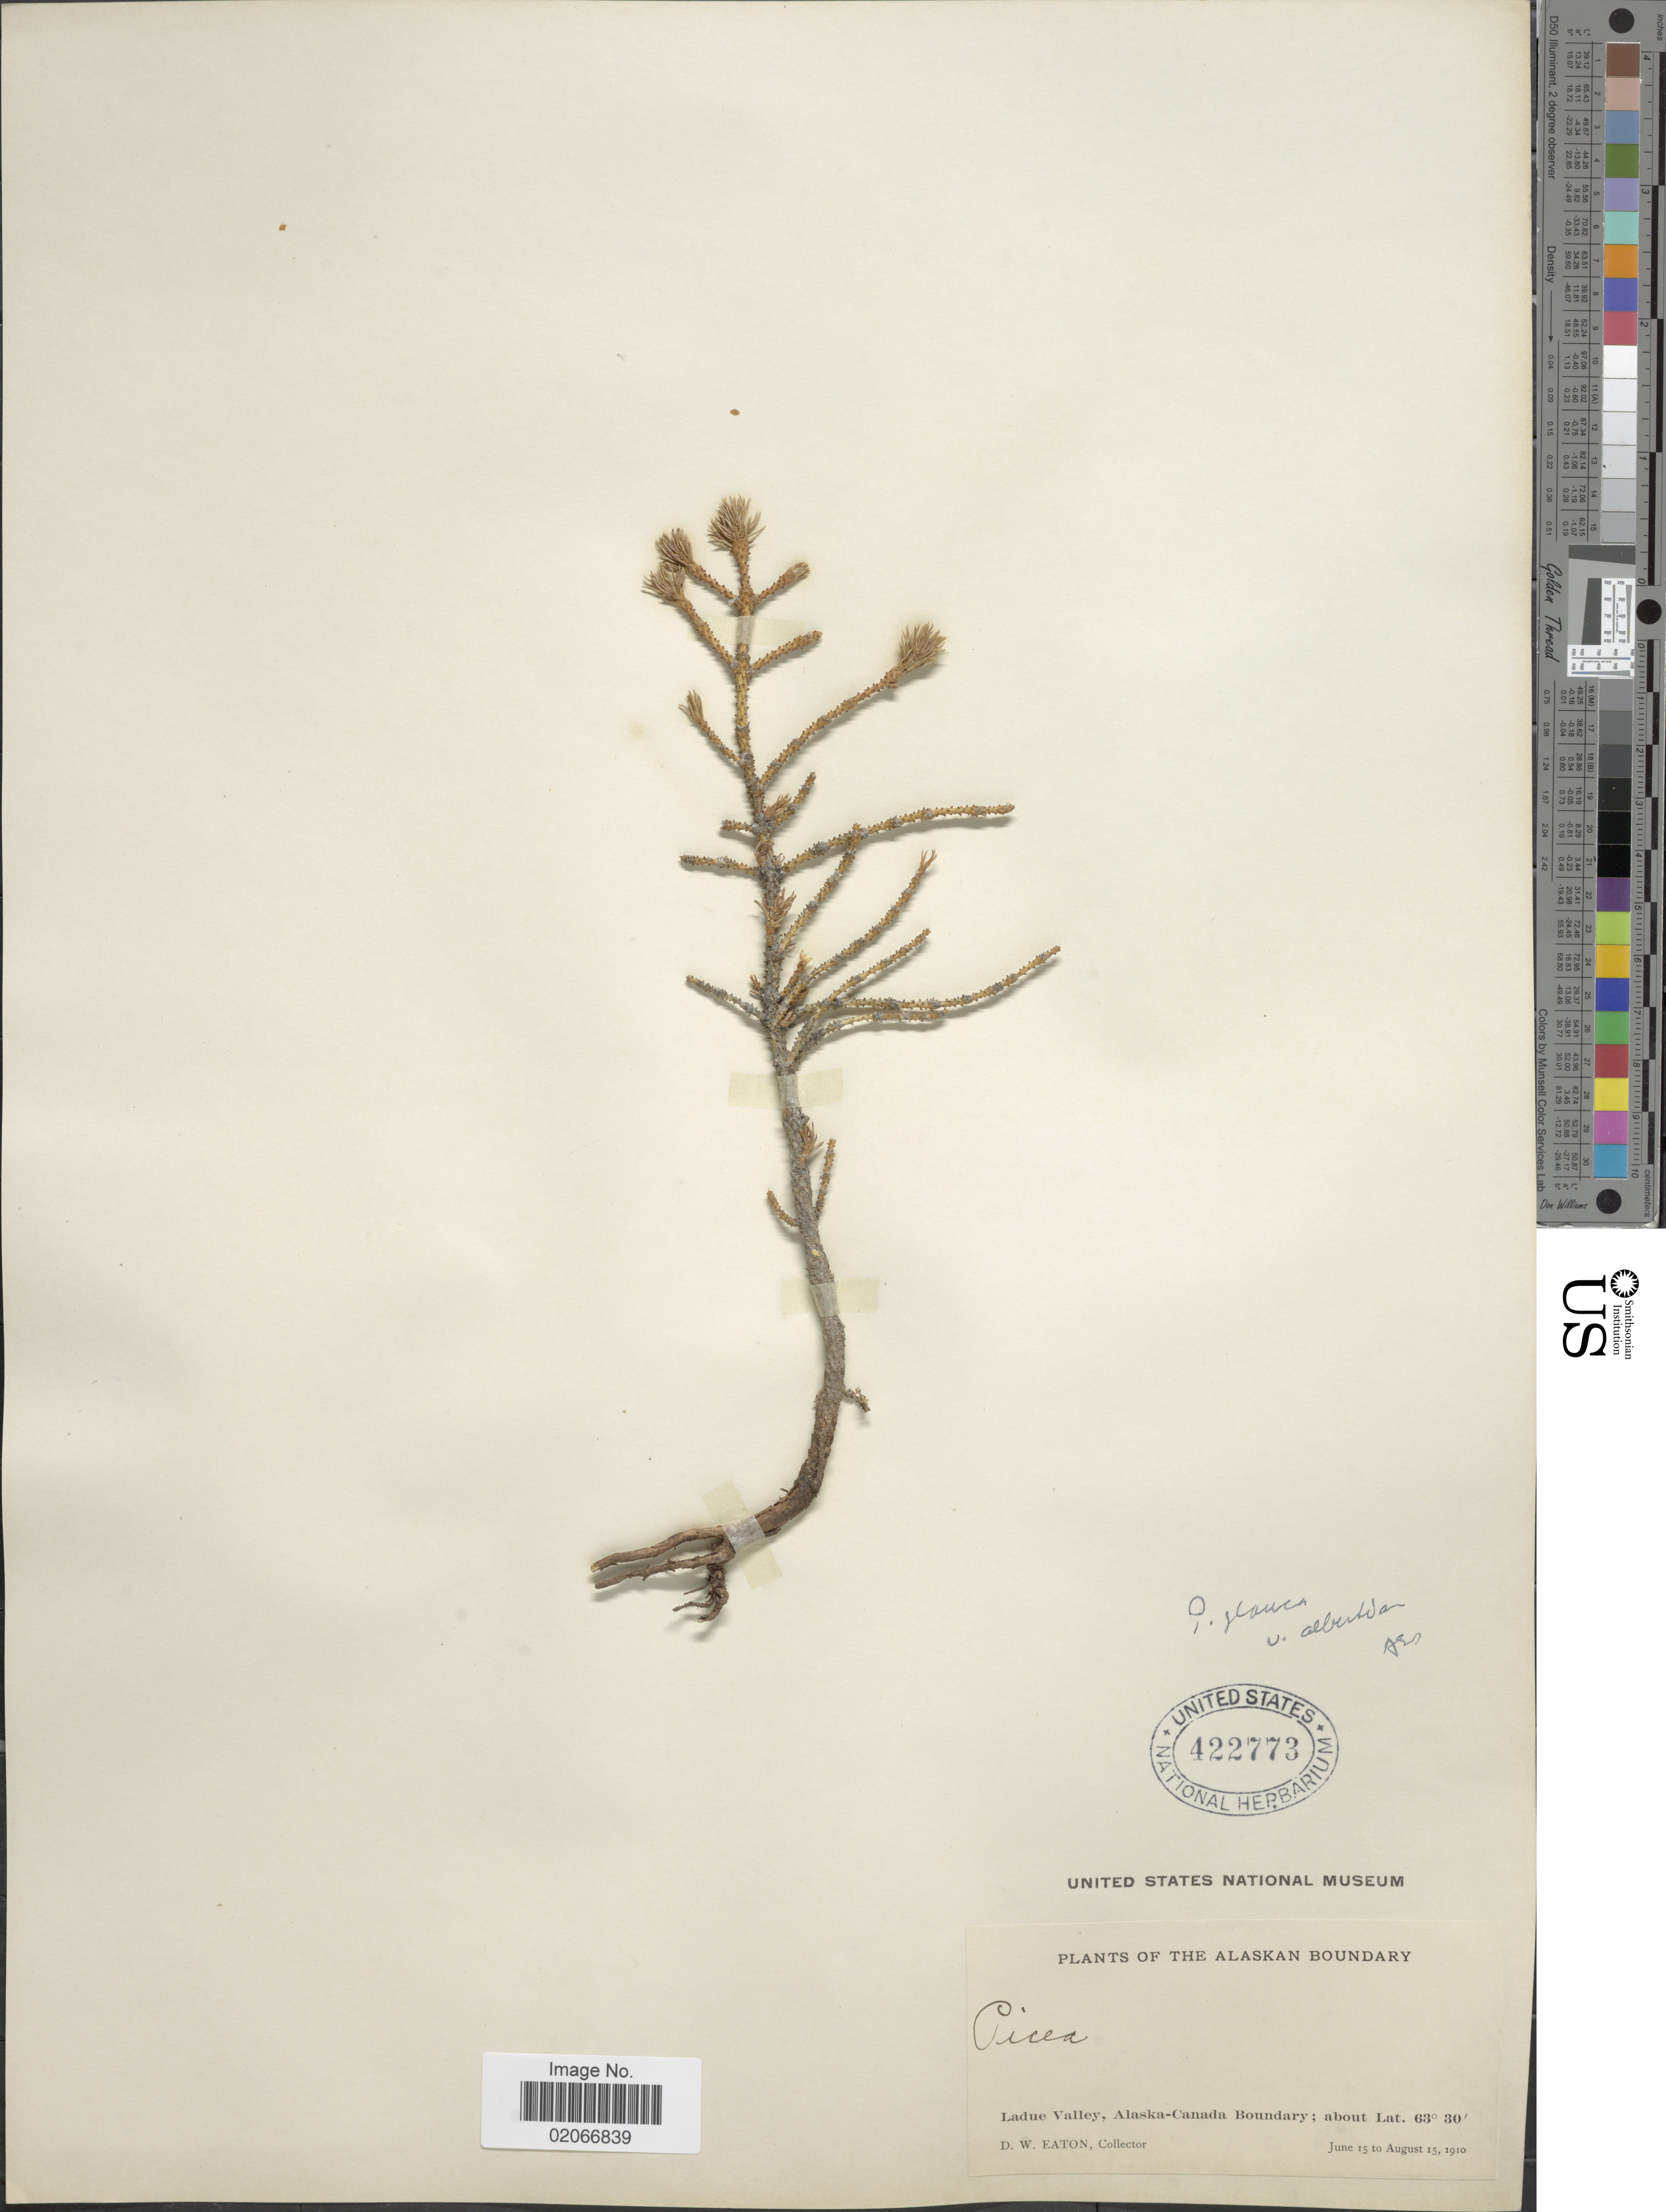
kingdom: Plantae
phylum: Tracheophyta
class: Pinopsida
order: Pinales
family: Pinaceae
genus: Picea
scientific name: Picea sitchensis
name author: (Bong.) Carrière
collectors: D. Eaton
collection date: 1910-06-15/1910-08-15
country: United States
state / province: Alaska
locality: Alaskan Boundary, Ladue Valley, Alaska-Canada Boundary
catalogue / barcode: US 422773